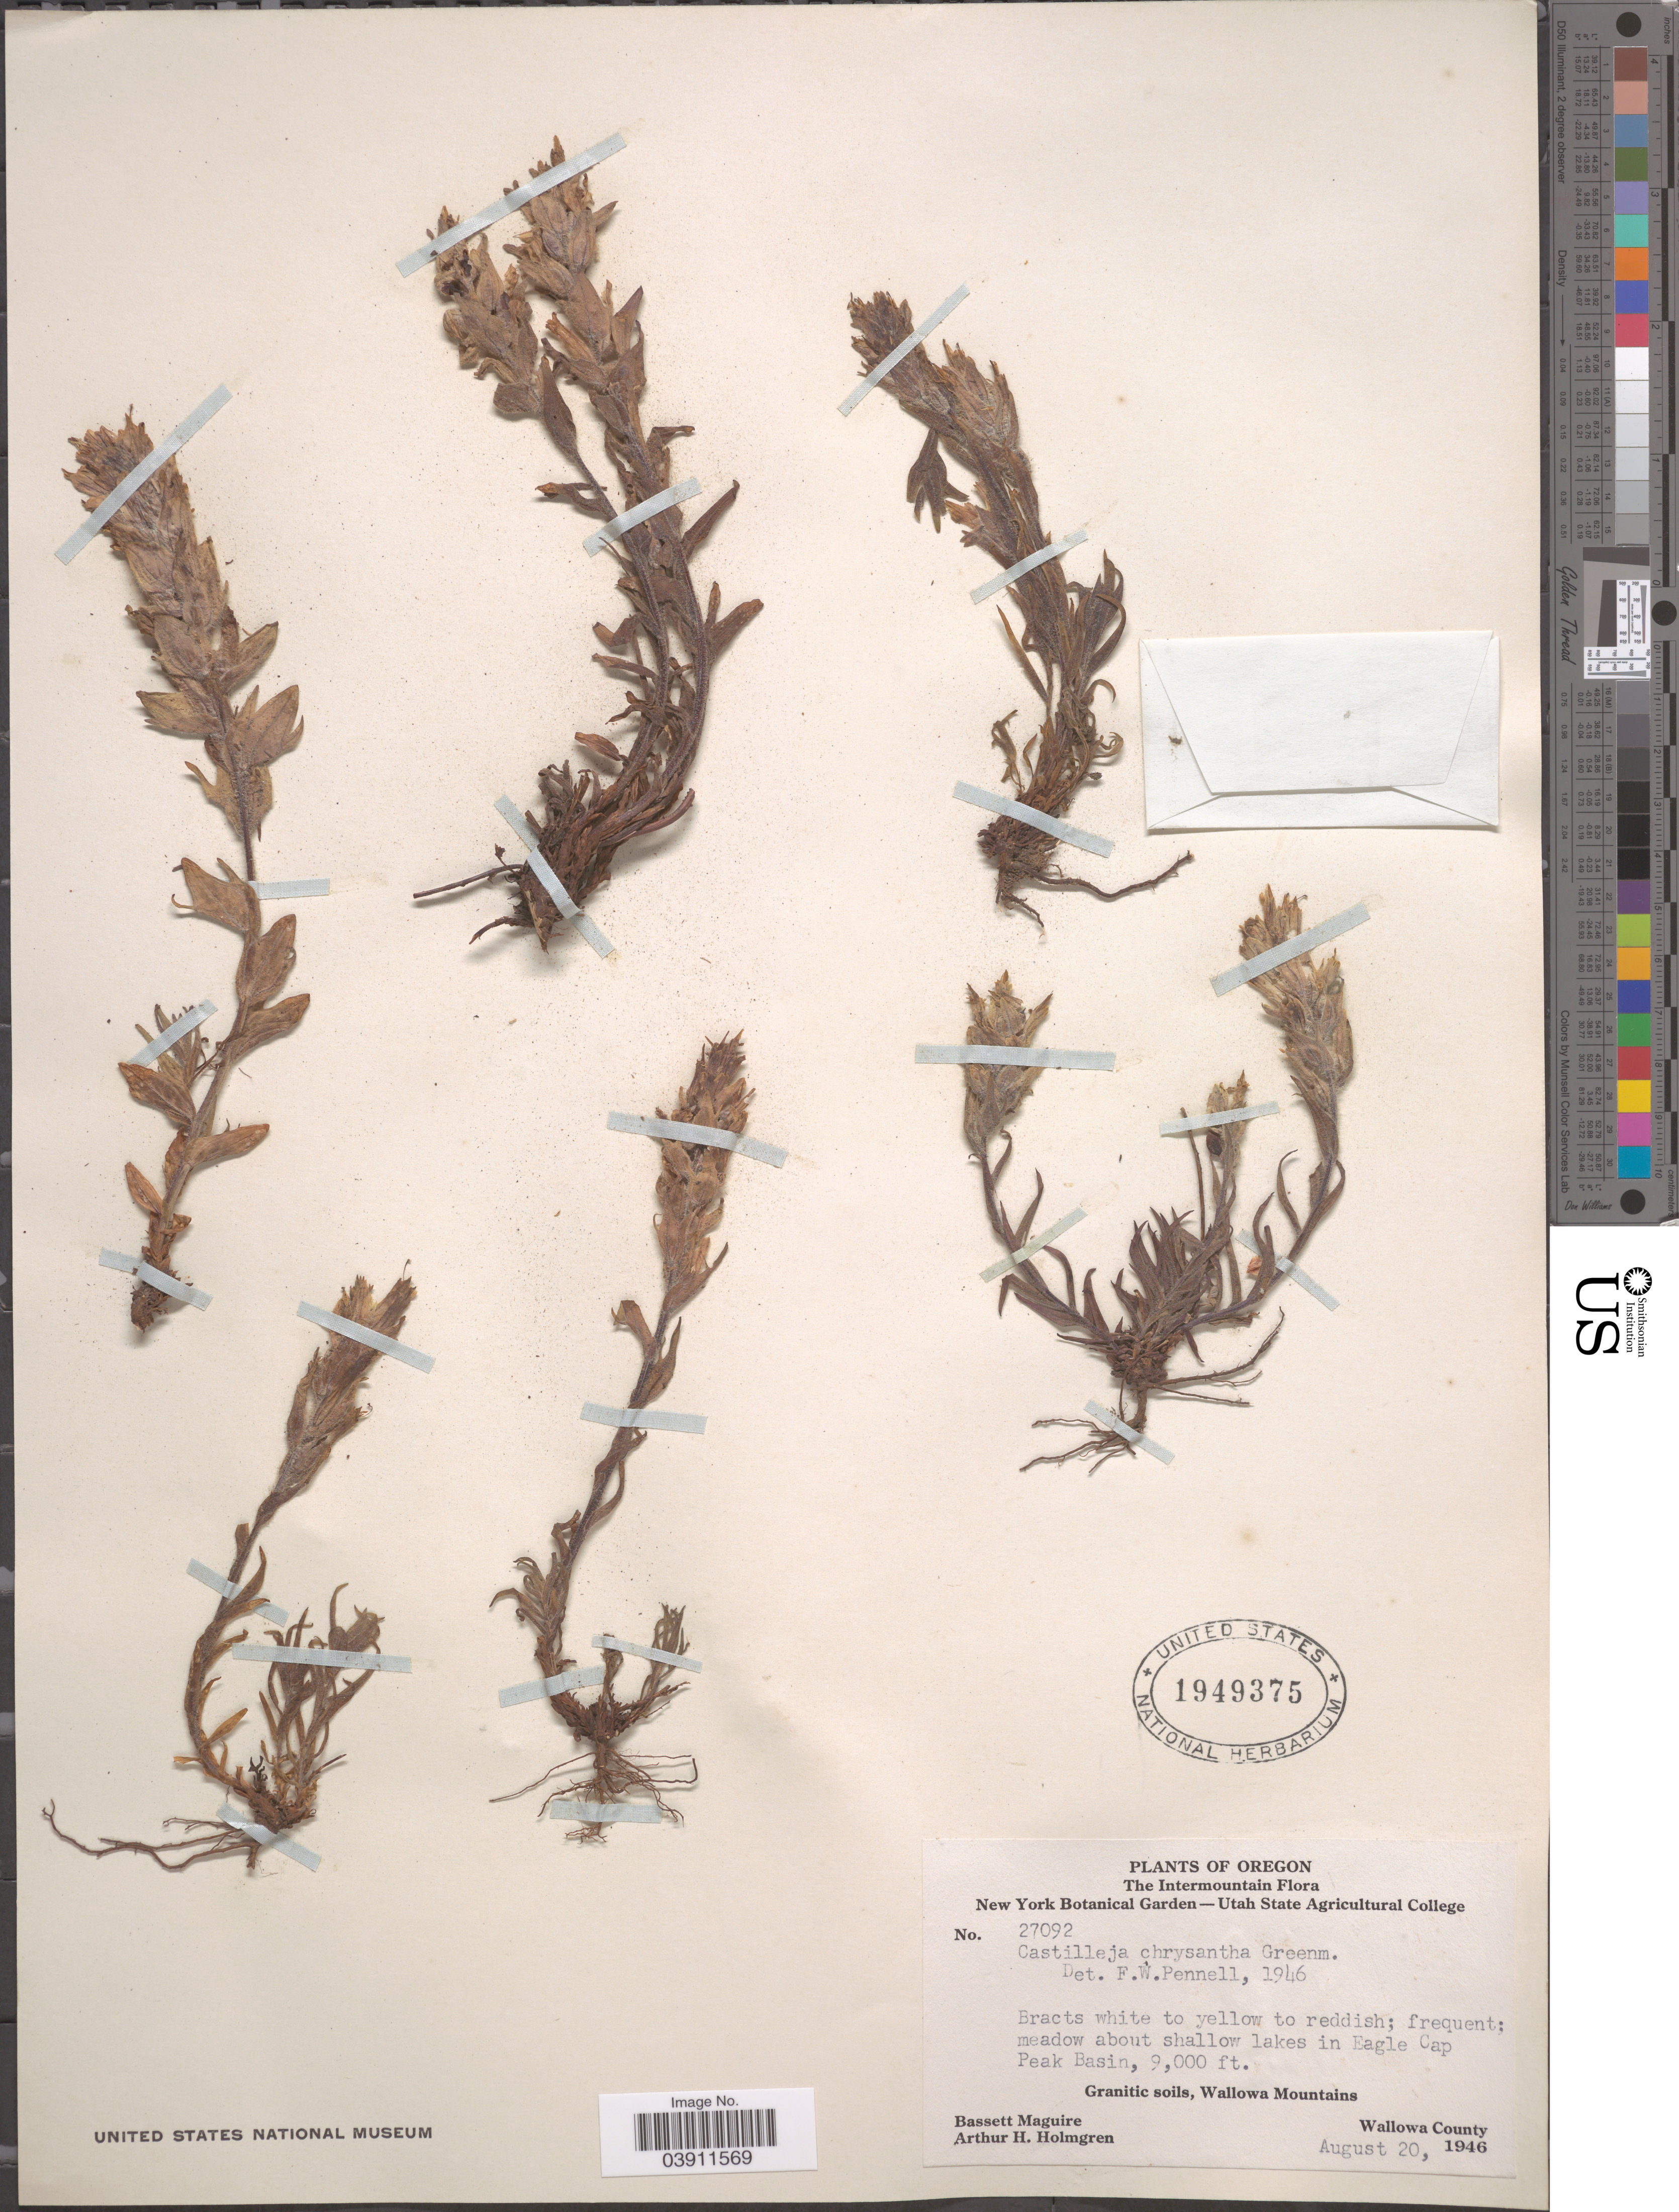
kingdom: Plantae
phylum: Tracheophyta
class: Magnoliopsida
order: Lamiales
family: Orobanchaceae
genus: Castilleja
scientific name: Castilleja chrysantha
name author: Greenm.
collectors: B. Maguire & A. H. Holmgren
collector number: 27092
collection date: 1946-08-20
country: United States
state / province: Oregon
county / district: Wallowa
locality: The Intermountain. Meadow about shallow lakes in Eagle Cap Peak Basin, Granitic soils, Wallowa Mountains, Wallowa County.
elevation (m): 2743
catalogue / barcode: US 1949375